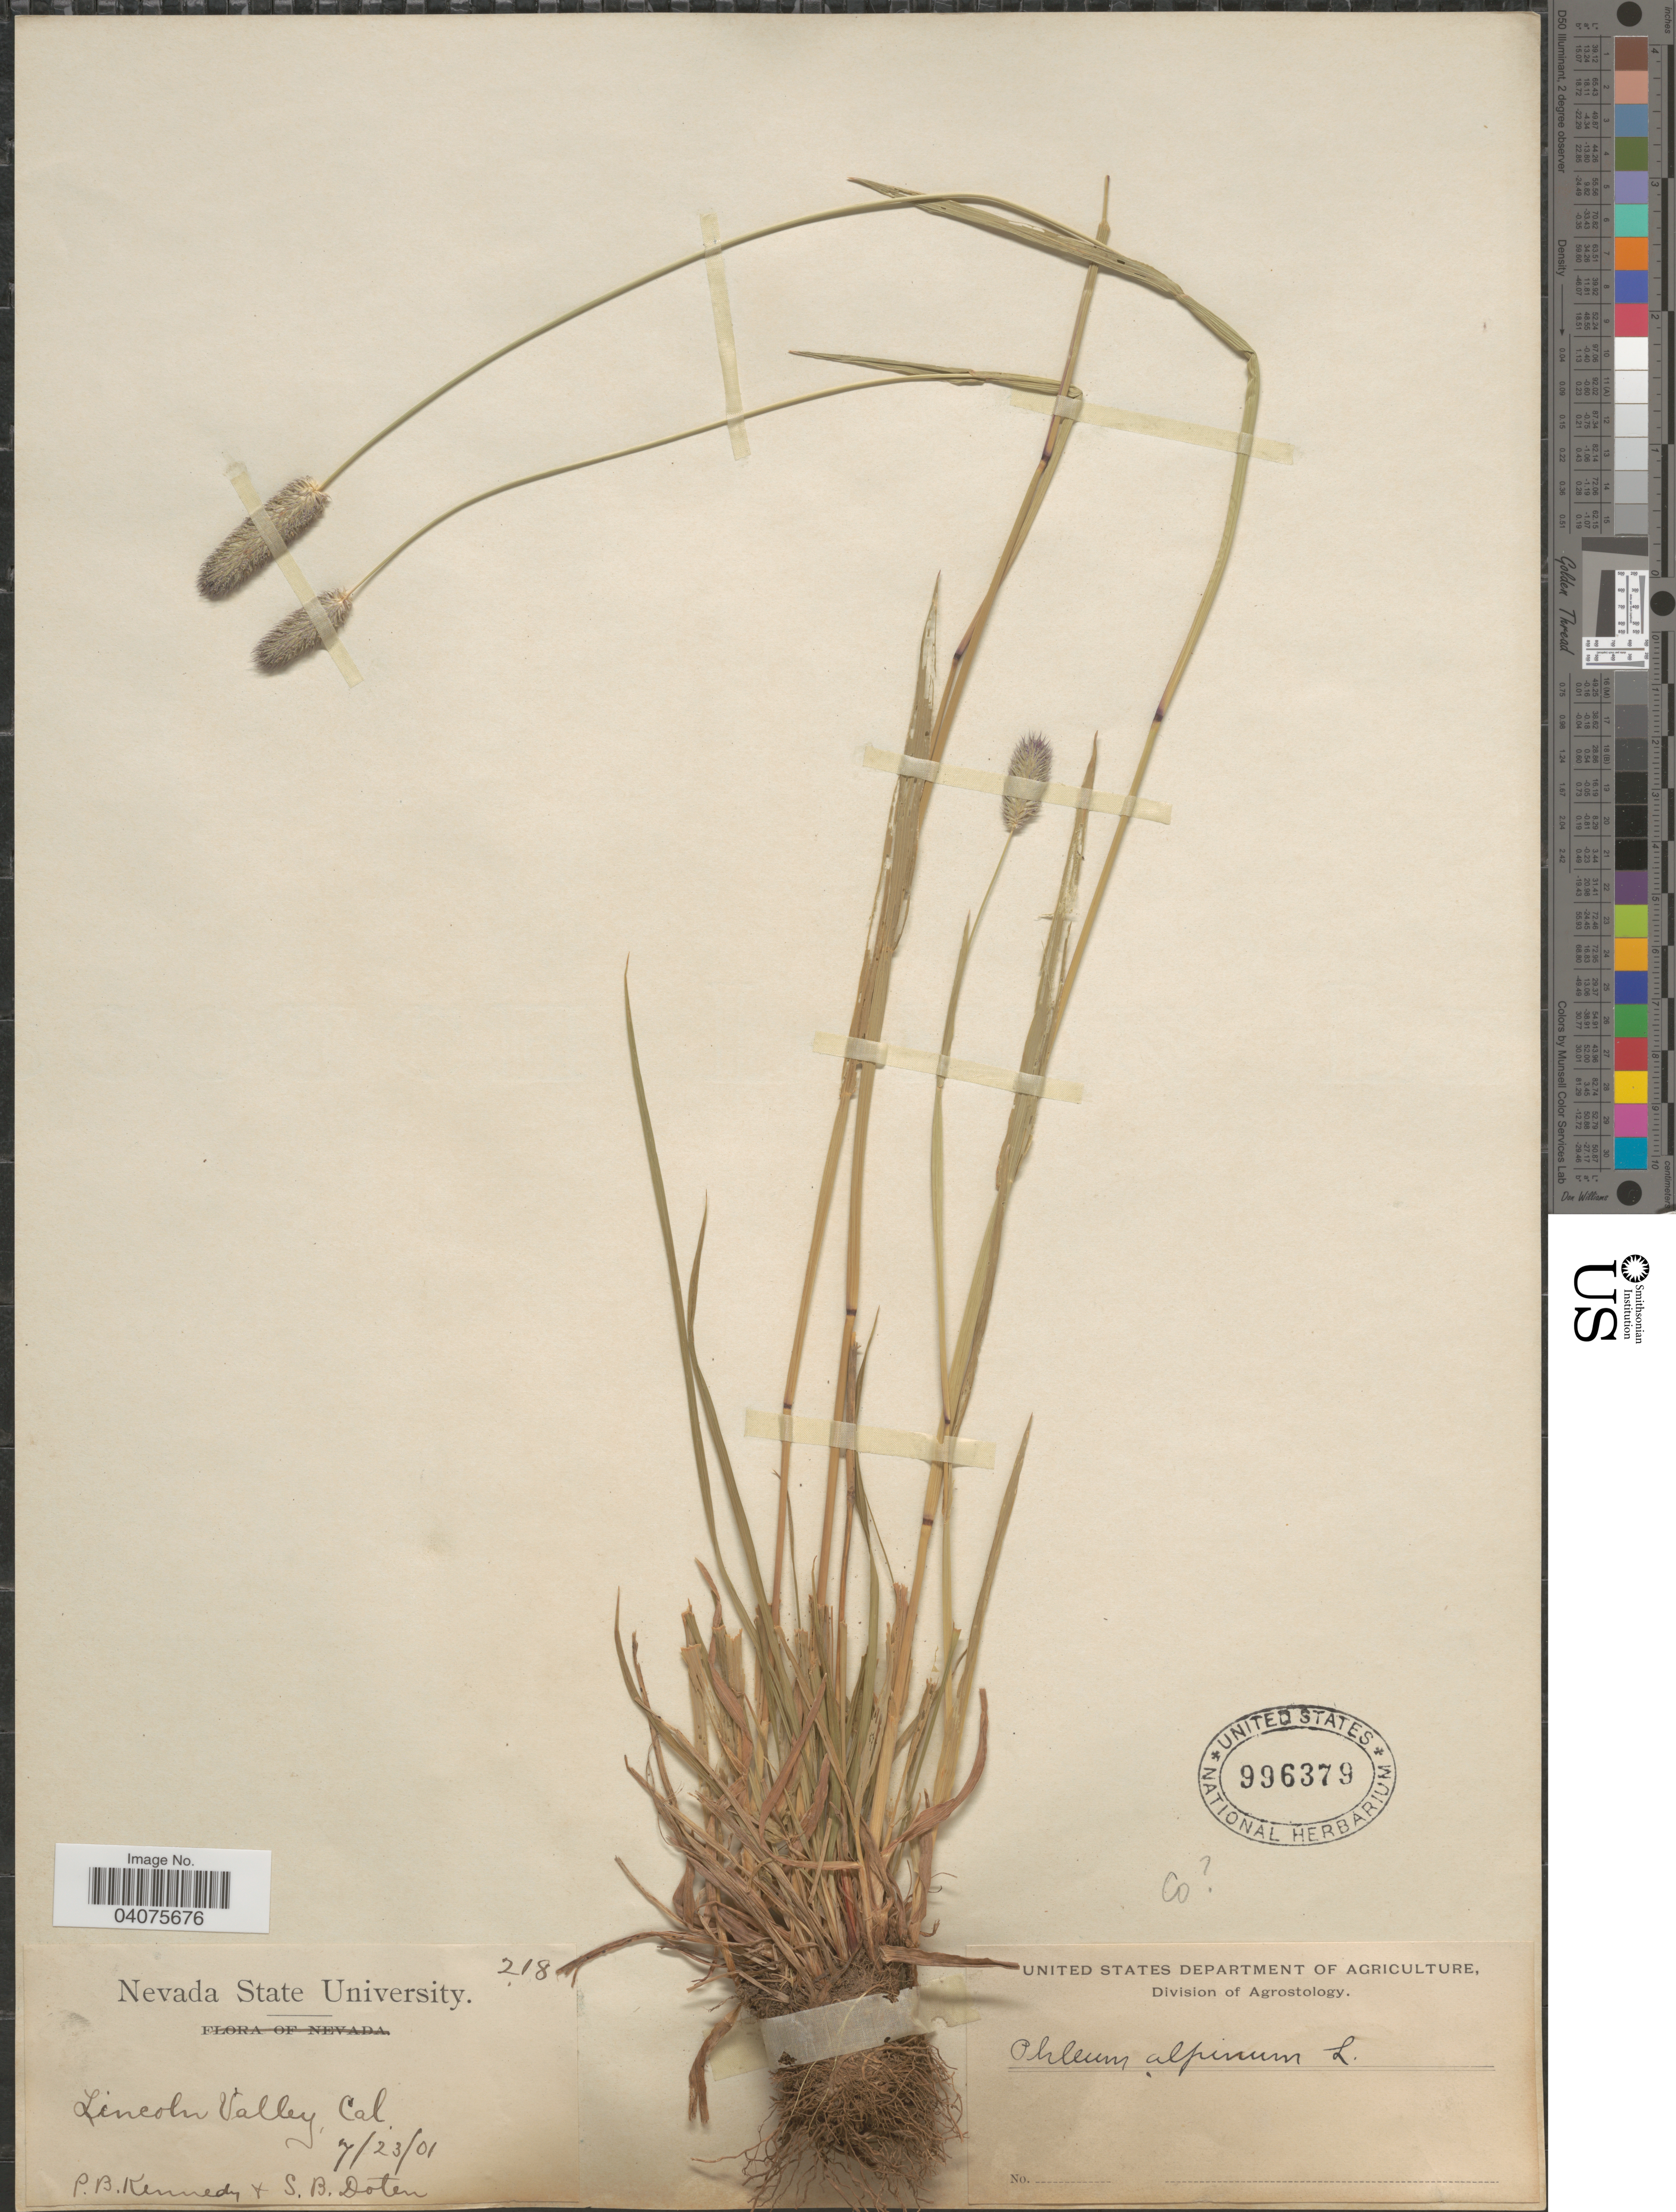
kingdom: Plantae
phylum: Tracheophyta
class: Liliopsida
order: Poales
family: Poaceae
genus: Phleum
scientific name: Phleum alpinum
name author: L.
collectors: P. B. Kennedy & S. Doten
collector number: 218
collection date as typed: Transcribed d/m/y: 23/7/1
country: United States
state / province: California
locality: Lincoln Valley.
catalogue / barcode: US 996379